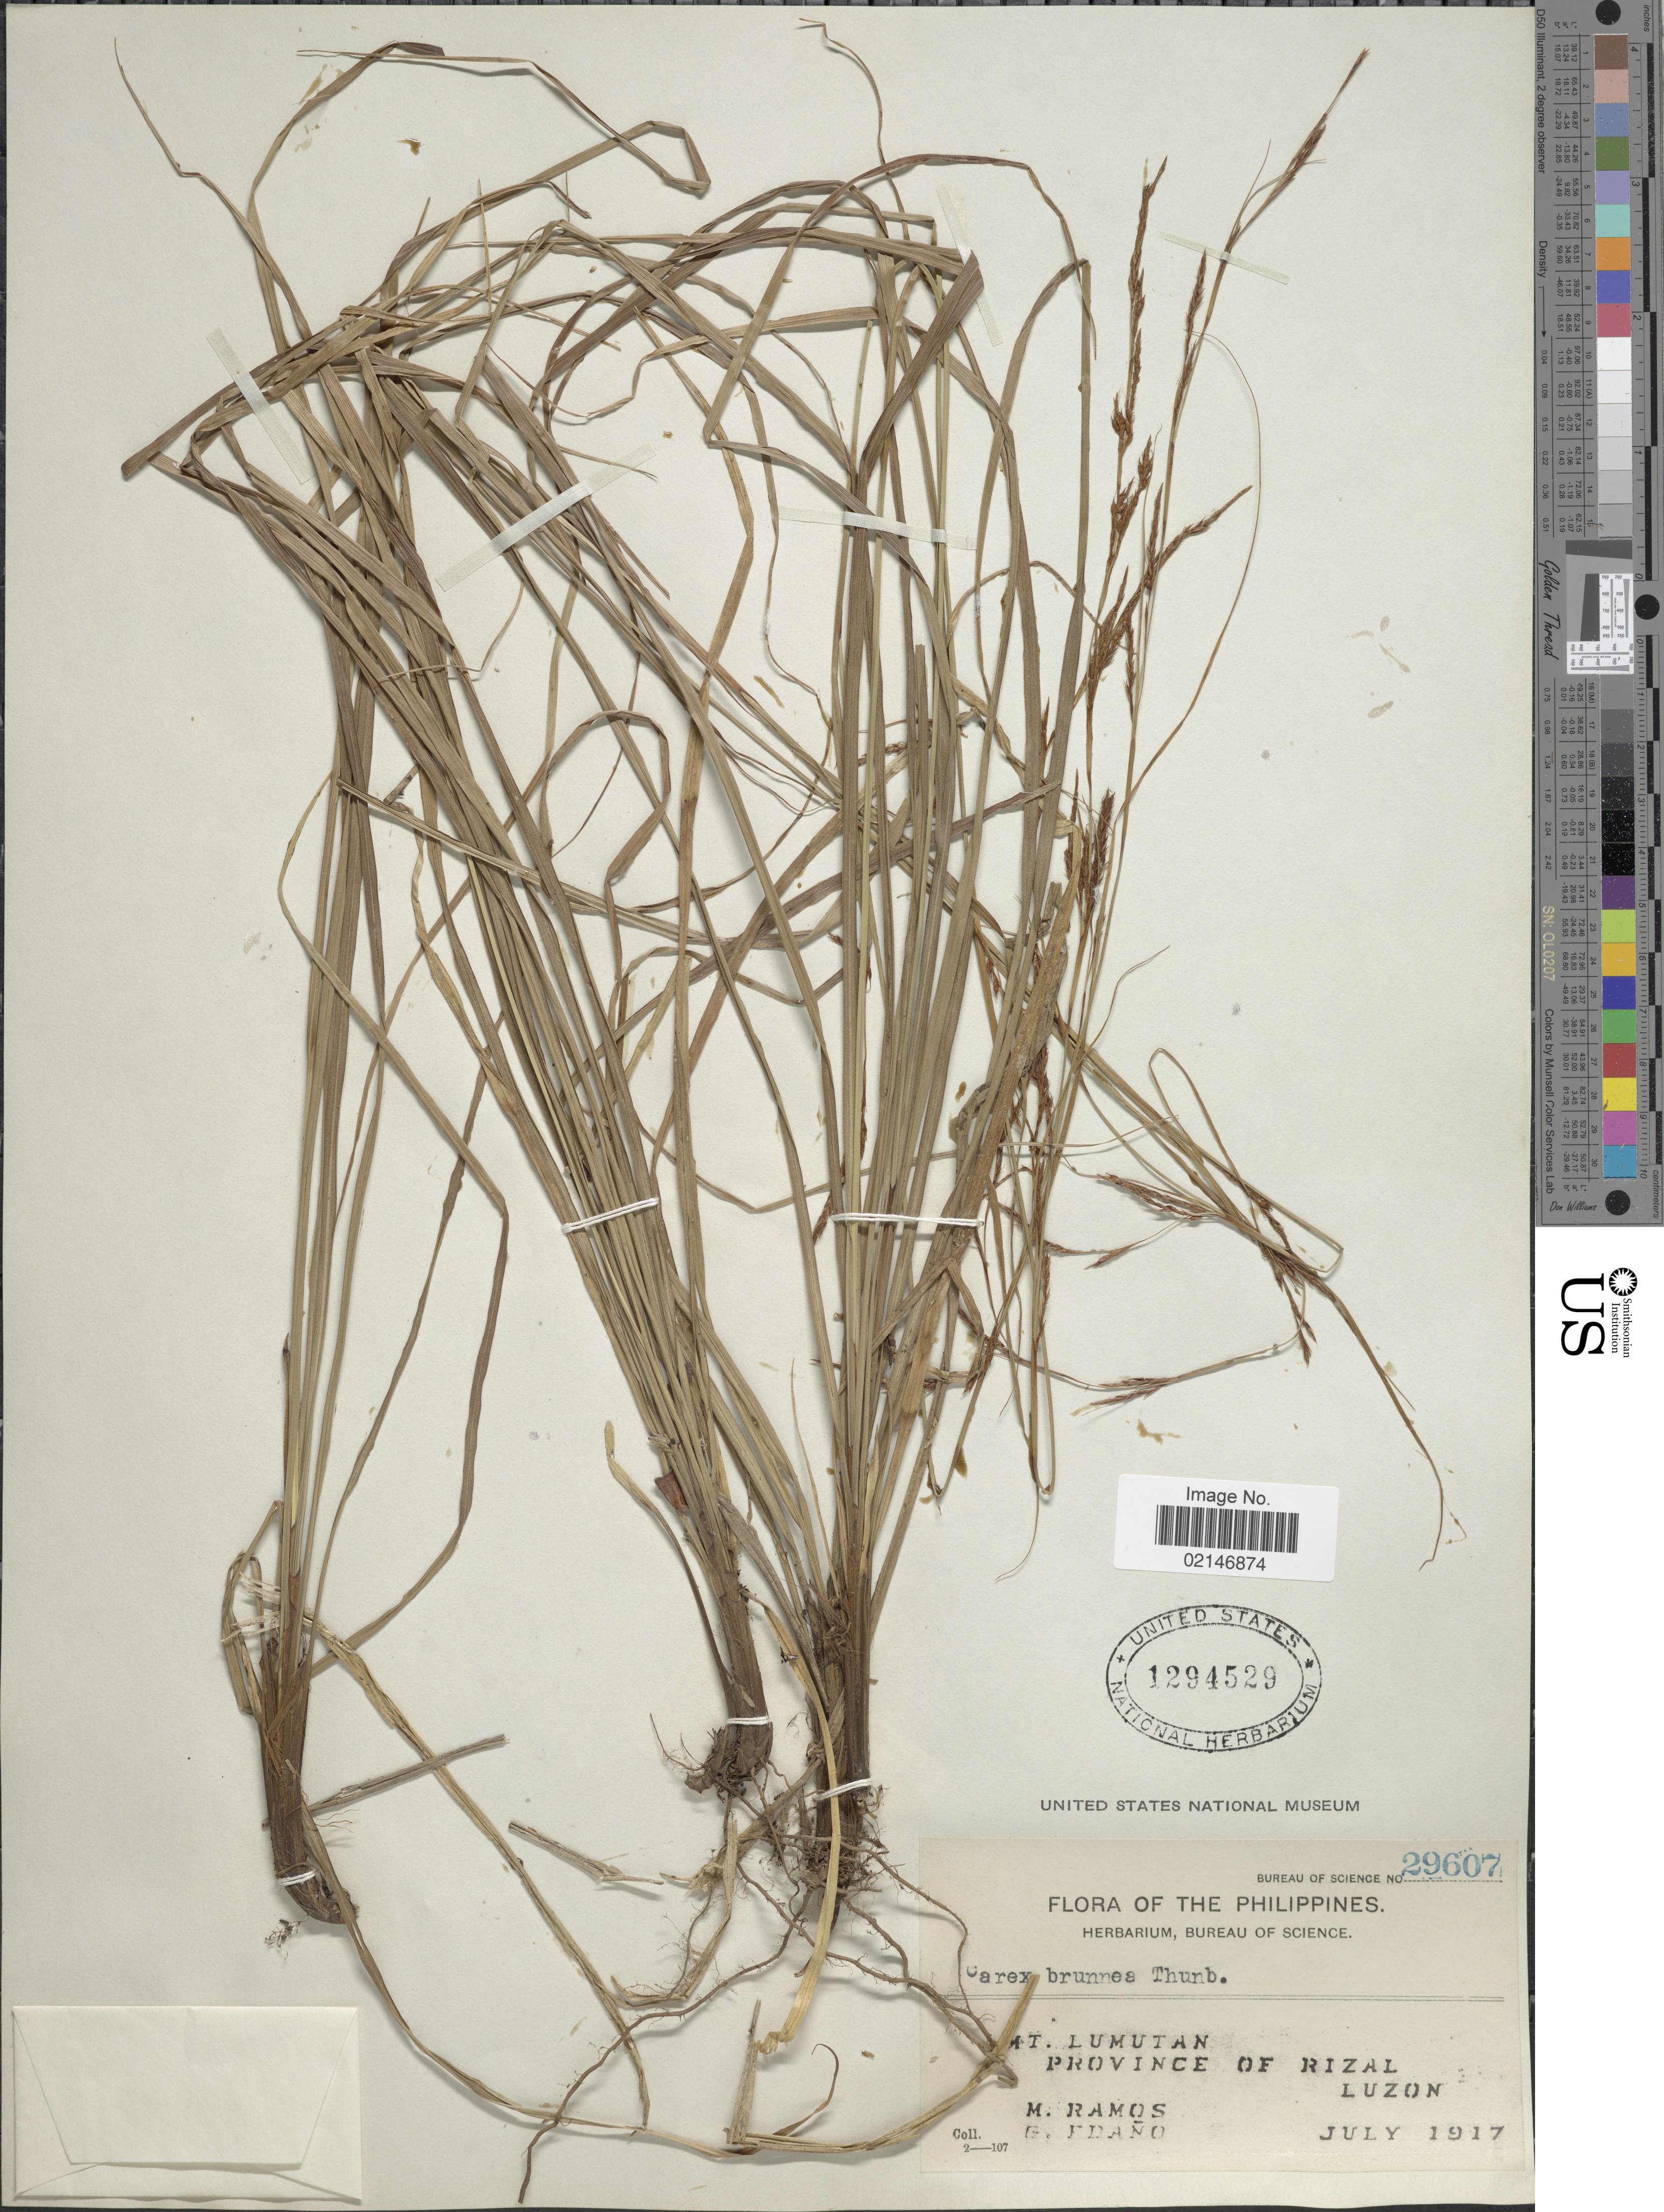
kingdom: Plantae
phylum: Tracheophyta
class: Liliopsida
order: Poales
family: Cyperaceae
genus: Carex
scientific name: Carex brunnea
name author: Thunb.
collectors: M. Ramos & G. Edaño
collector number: Bureau Of Science 29607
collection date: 1917-07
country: Philippines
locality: Mt. Lumutan, Province of Rizal, Luzon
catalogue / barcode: US 1294529